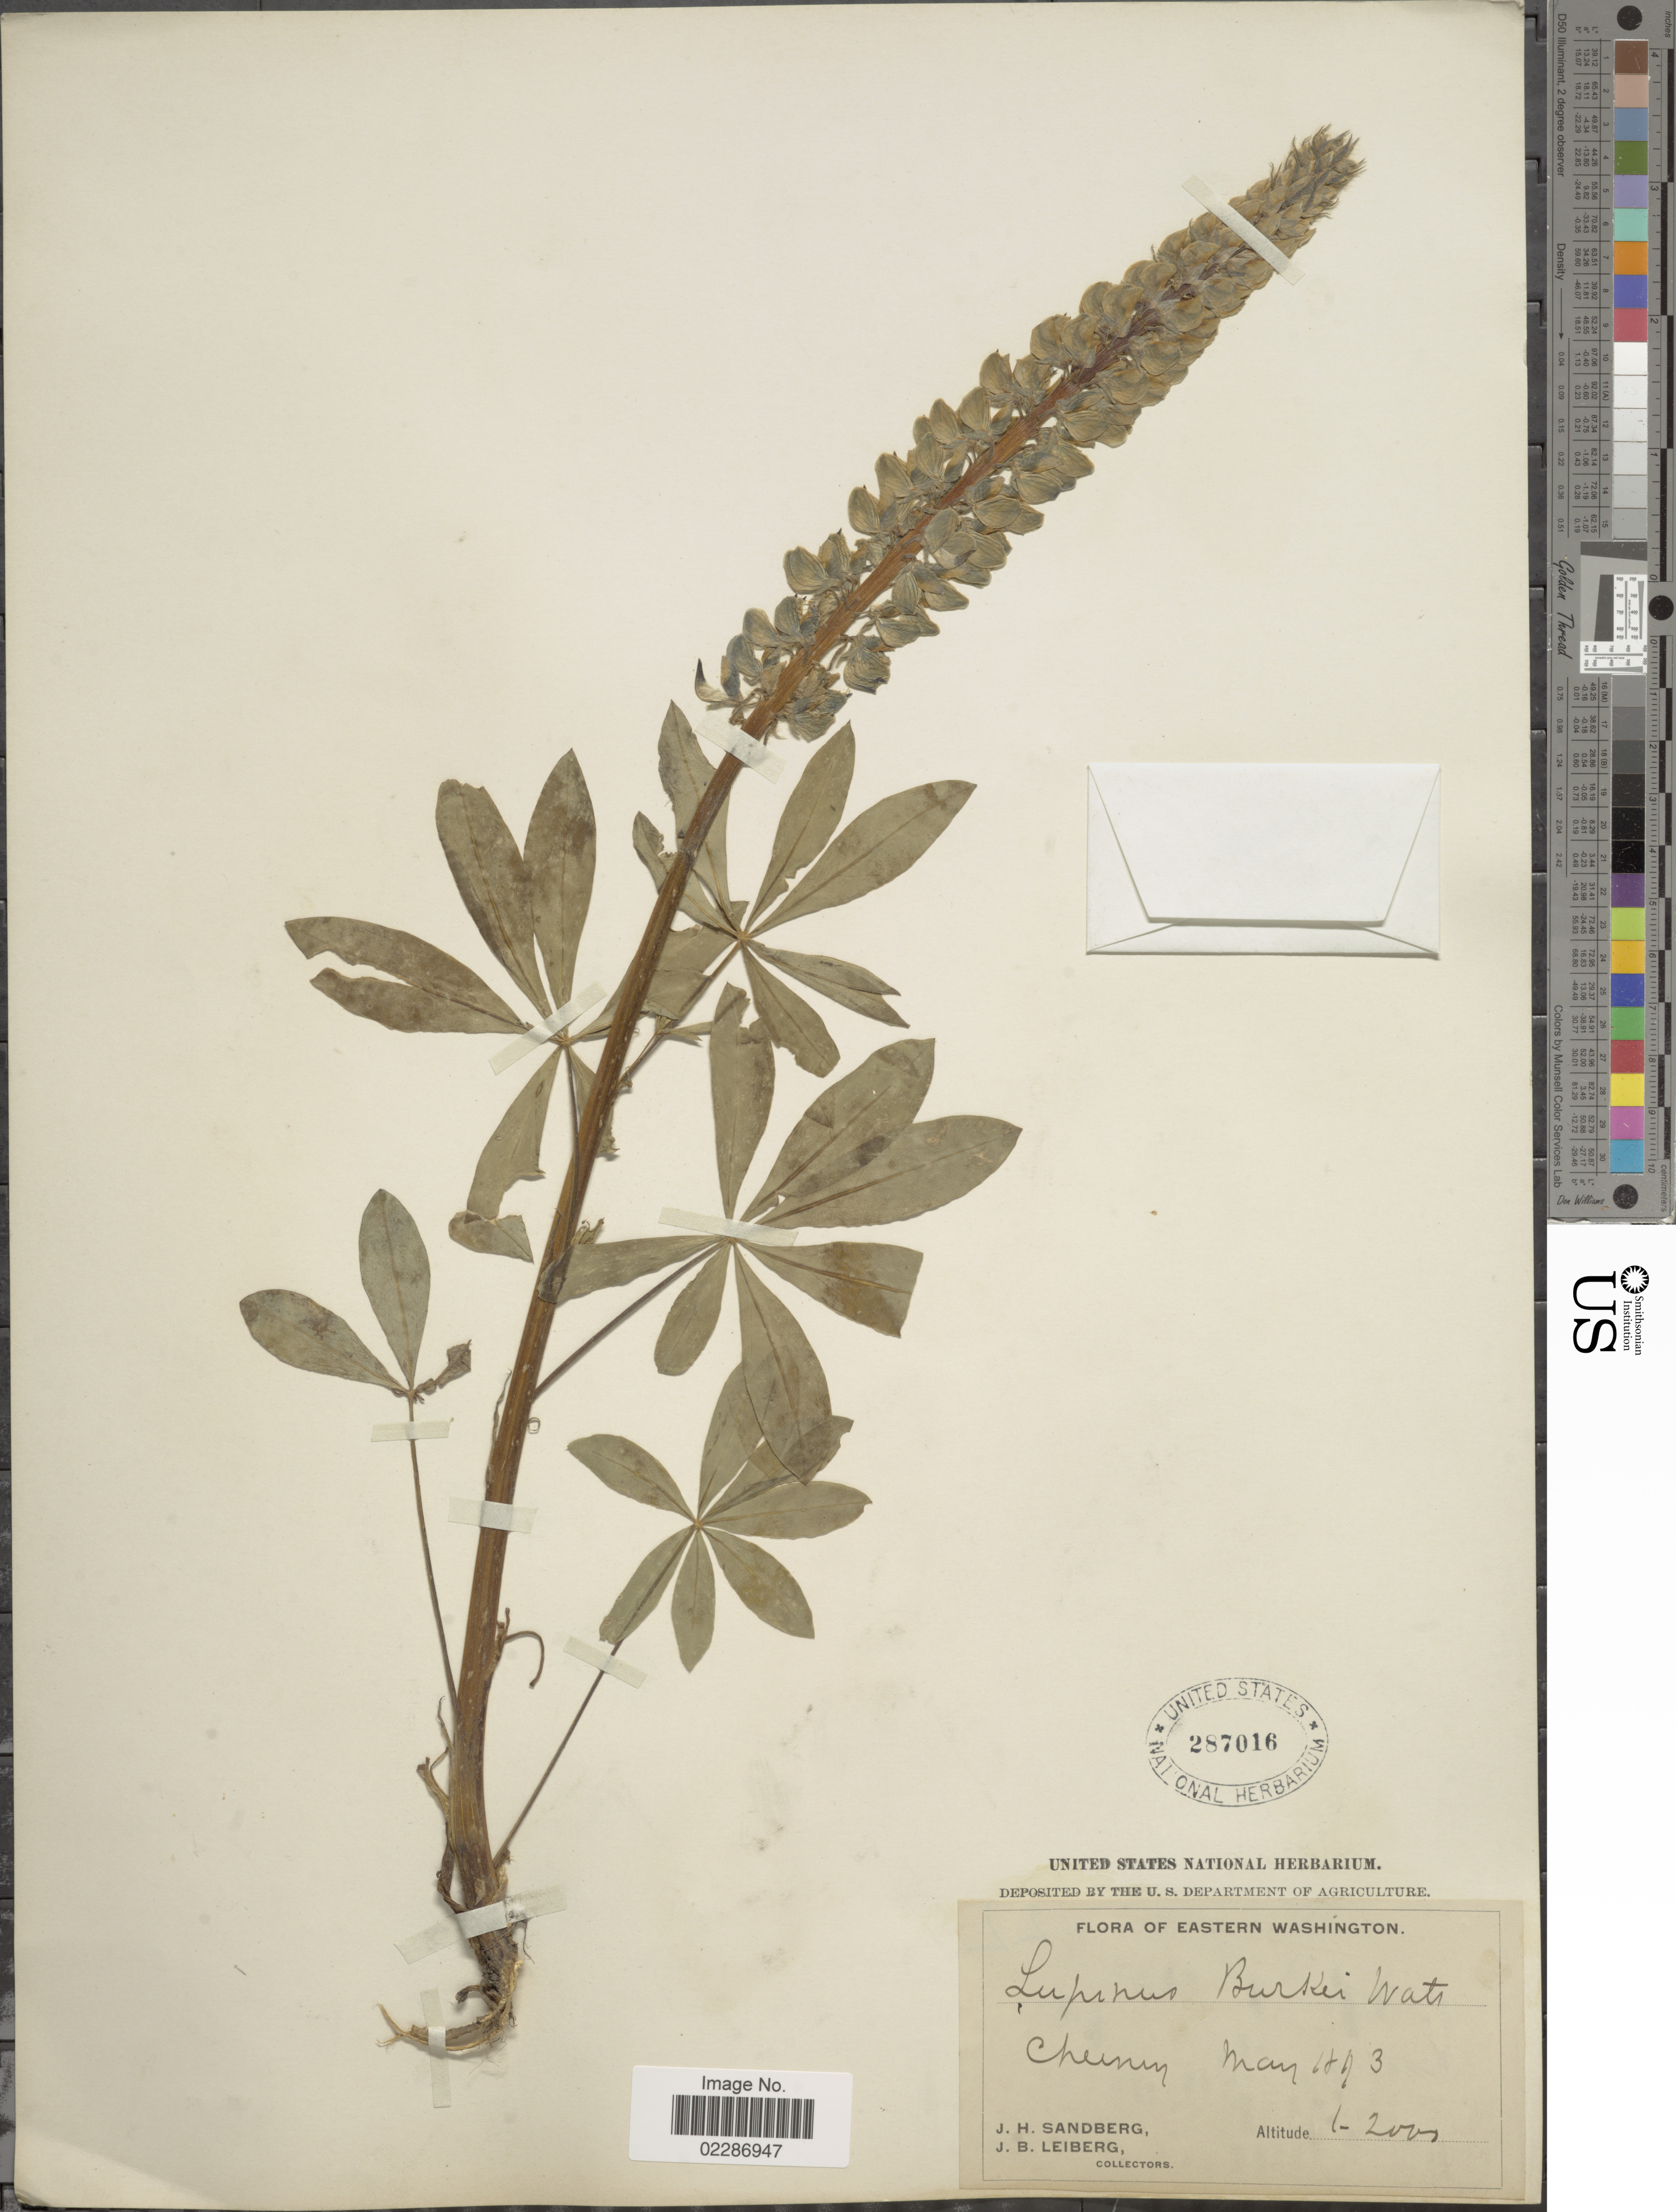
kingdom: Plantae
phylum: Tracheophyta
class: Magnoliopsida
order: Fabales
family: Fabaceae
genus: Lupinus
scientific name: Lupinus burkei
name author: S. Watson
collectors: J. H. Sandberg & J. B. Leiberg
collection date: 1893-05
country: United States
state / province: Washington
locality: Eastern Washington, Cheeney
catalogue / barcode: US 287016